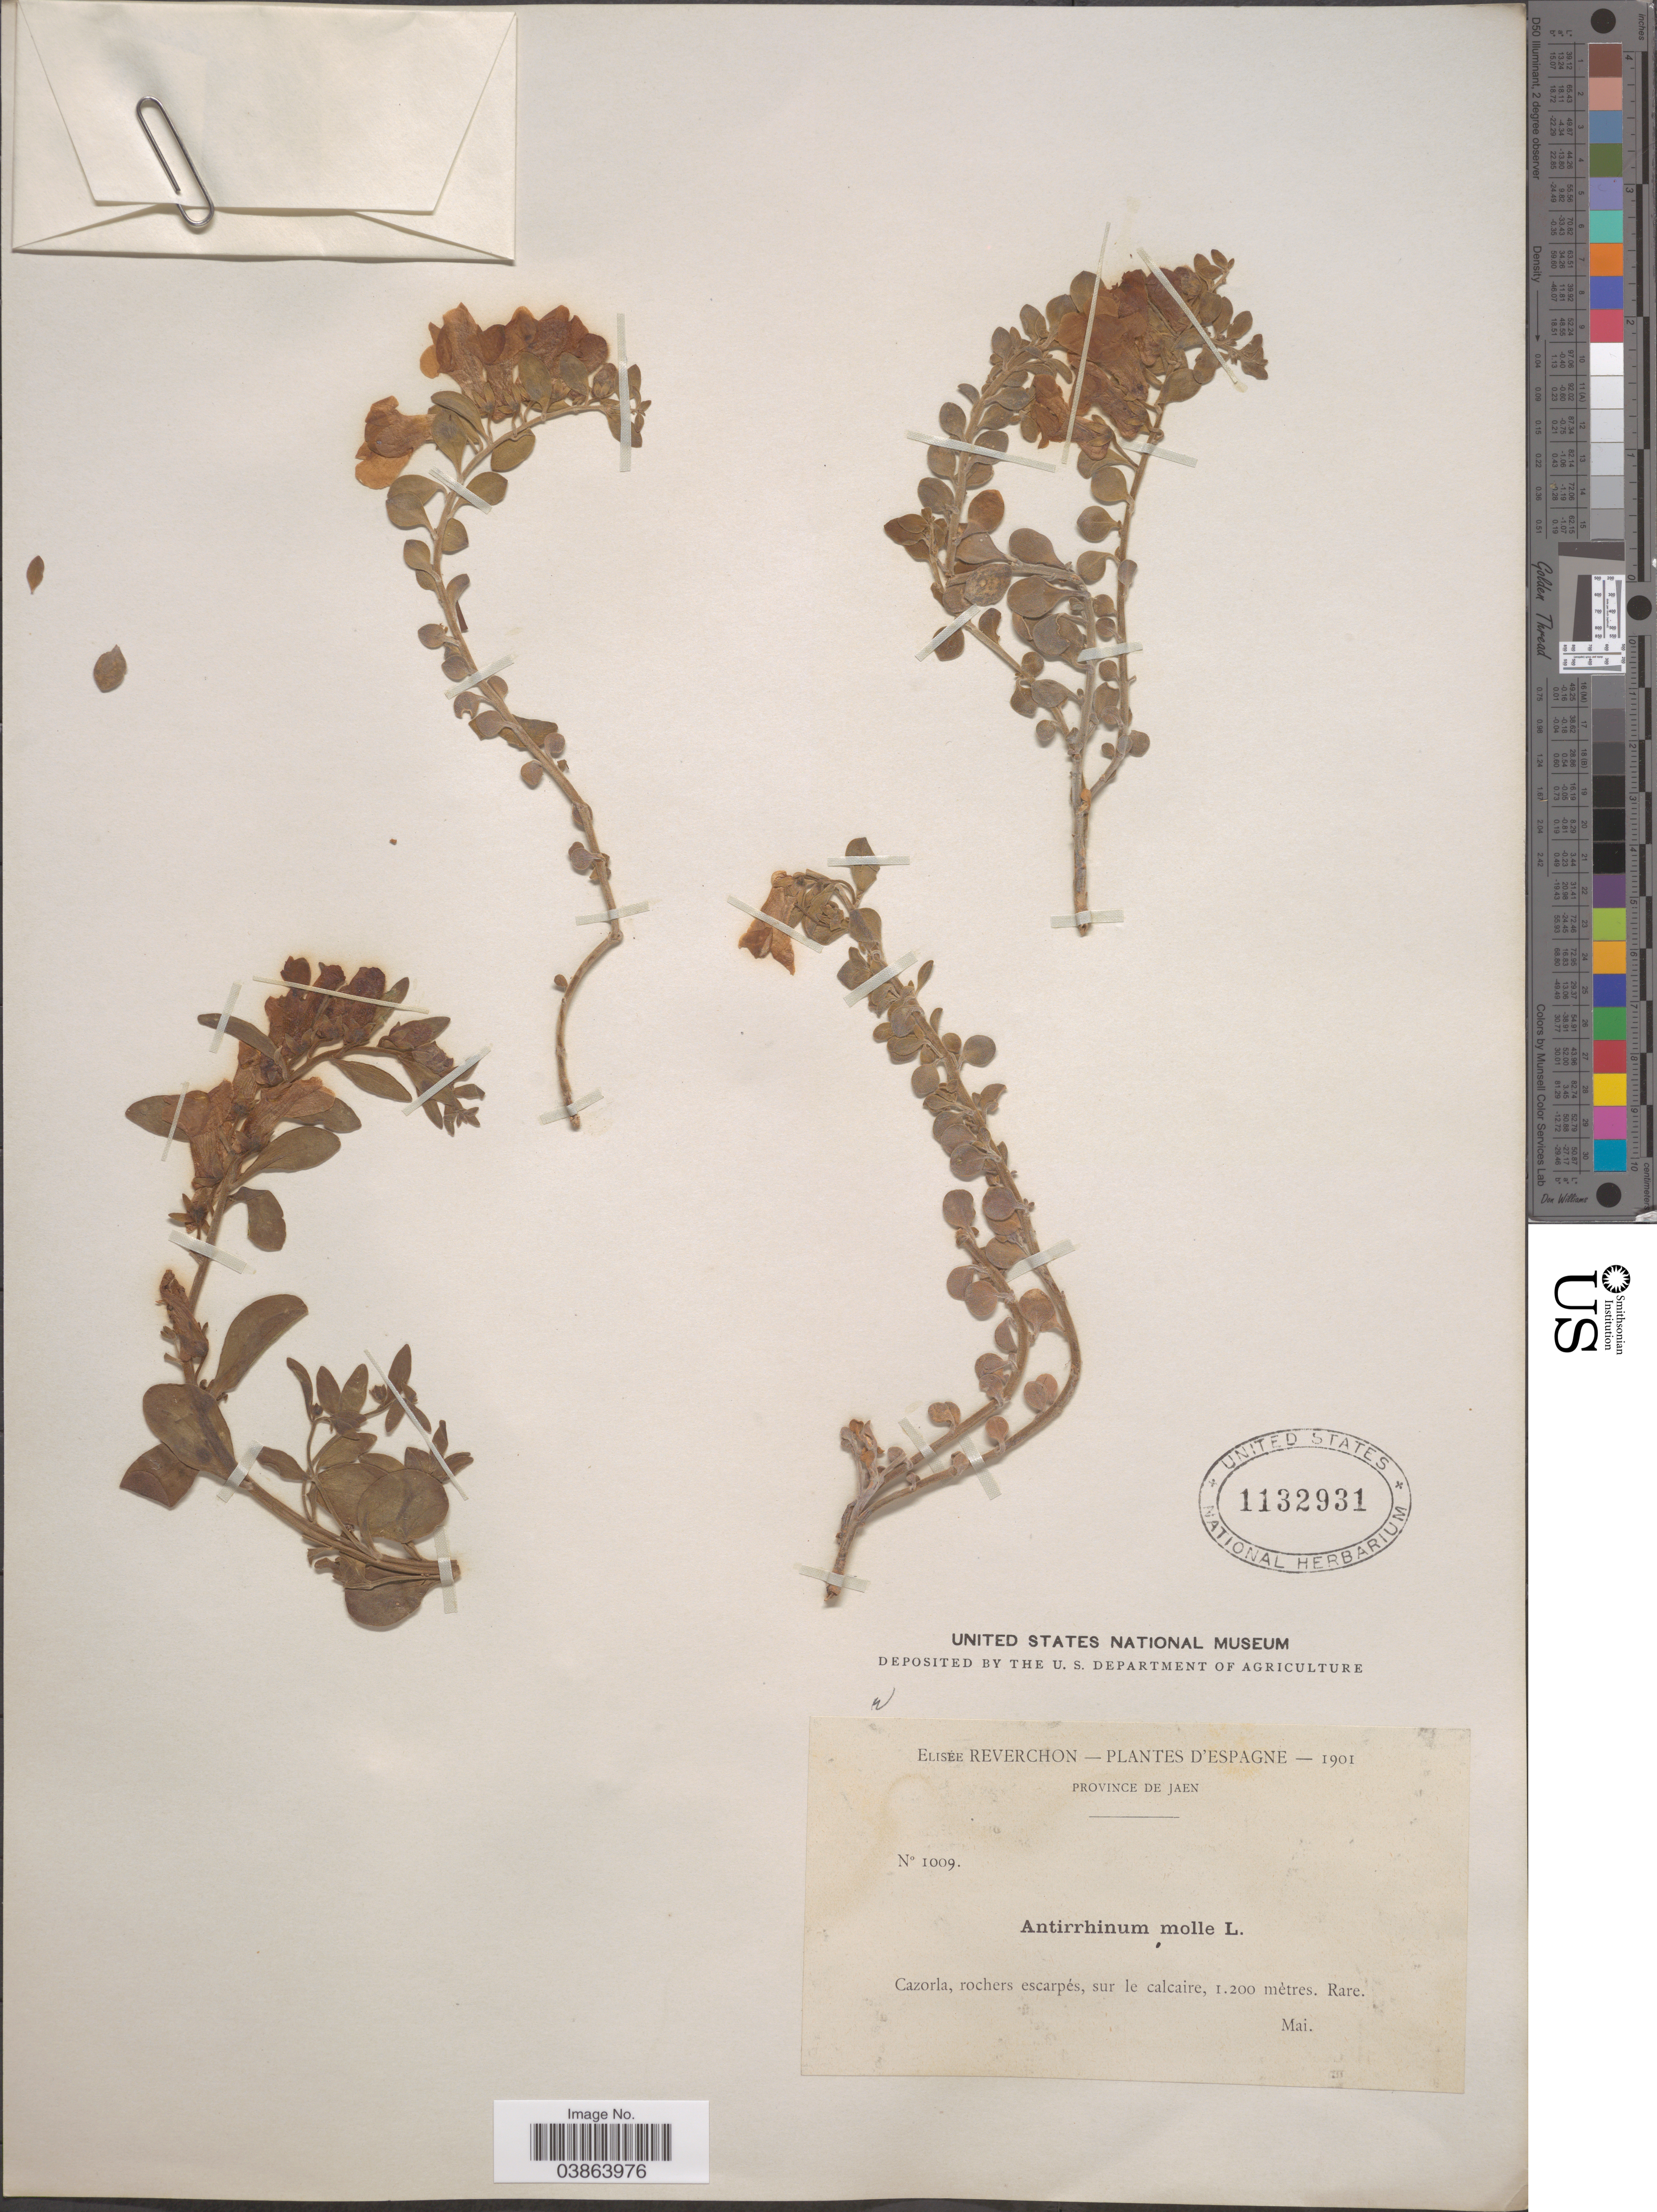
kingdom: Plantae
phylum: Tracheophyta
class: Magnoliopsida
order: Lamiales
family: Plantaginaceae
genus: Antirrhinum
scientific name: Antirrhinum molle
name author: L.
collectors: E. Reverchon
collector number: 1009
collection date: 1901-05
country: Spain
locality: Espagne. Province de Jaen. Cazorla, rochers escarpés, sur le calcaire.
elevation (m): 1200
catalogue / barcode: US 1132931